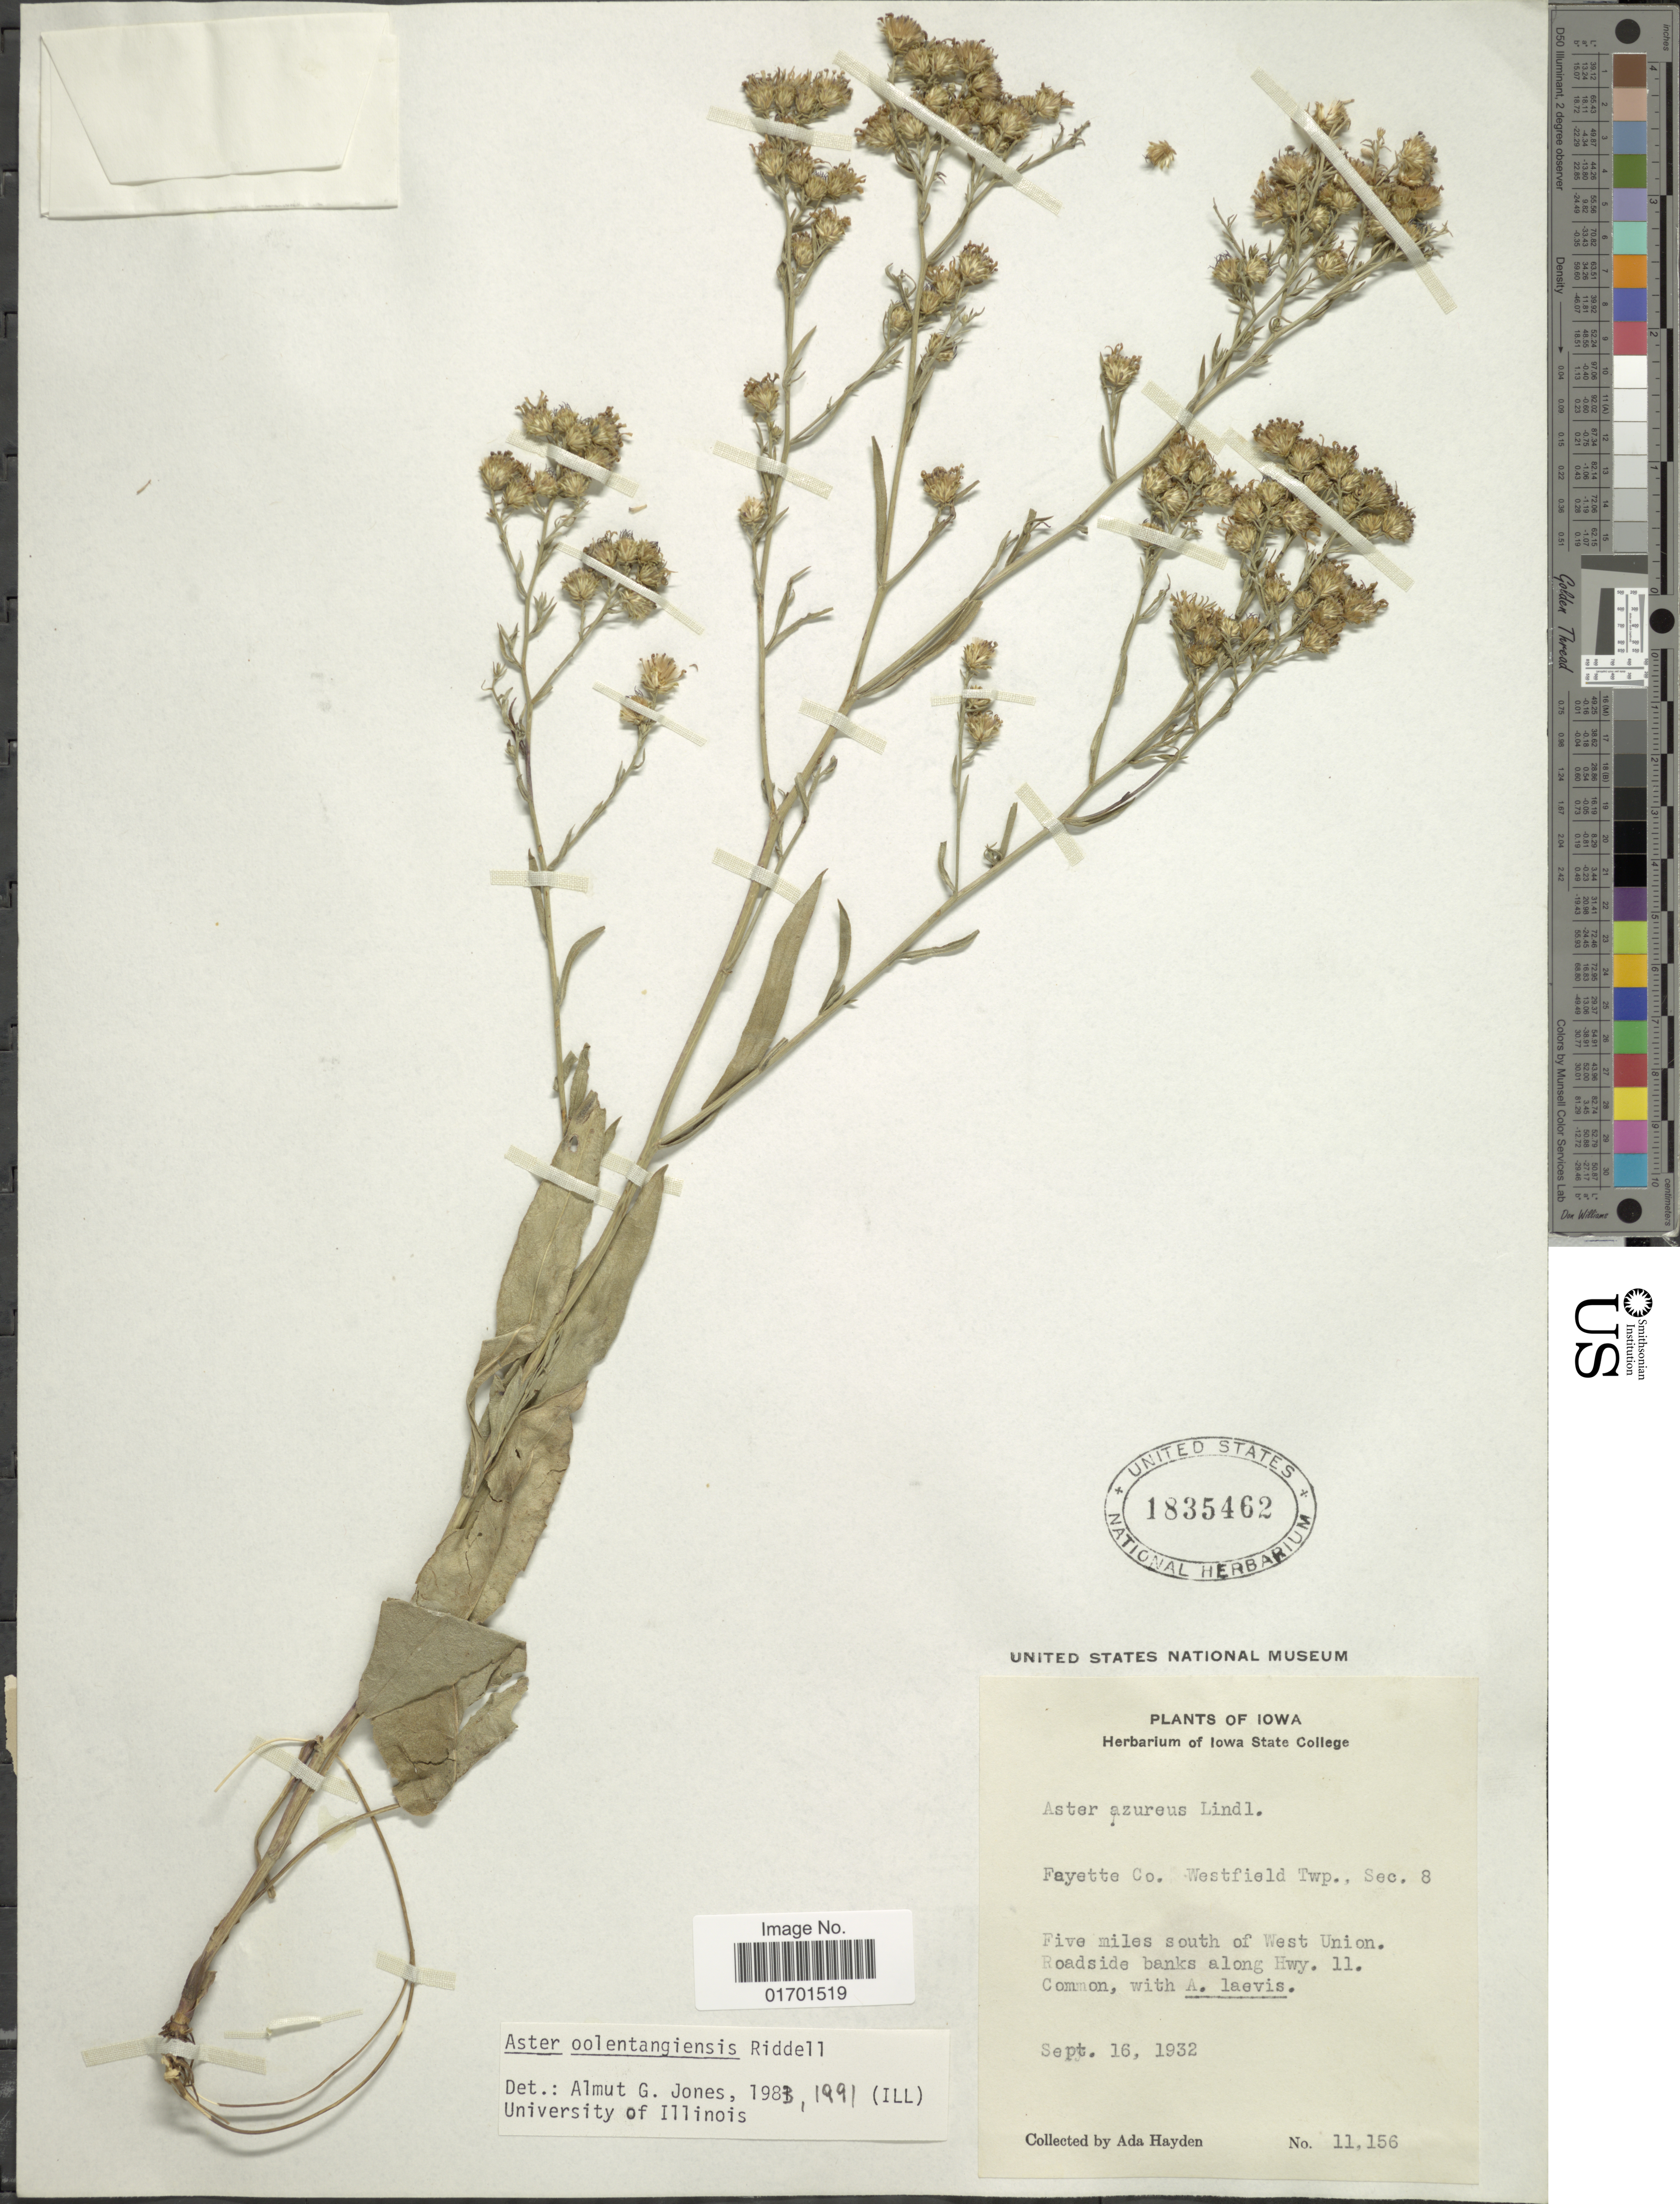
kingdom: Plantae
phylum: Tracheophyta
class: Magnoliopsida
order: Asterales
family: Asteraceae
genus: Symphyotrichum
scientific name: Symphyotrichum oolentangiense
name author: (Riddell) G.L. Nesom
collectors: Ada Hayden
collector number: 11156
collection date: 1932-09-16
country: United States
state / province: Iowa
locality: Fayette Co. Westfield Twp., Sec. 8, Five miles south of West Union, Roadside banks along Hwy. 11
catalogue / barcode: US 1835462